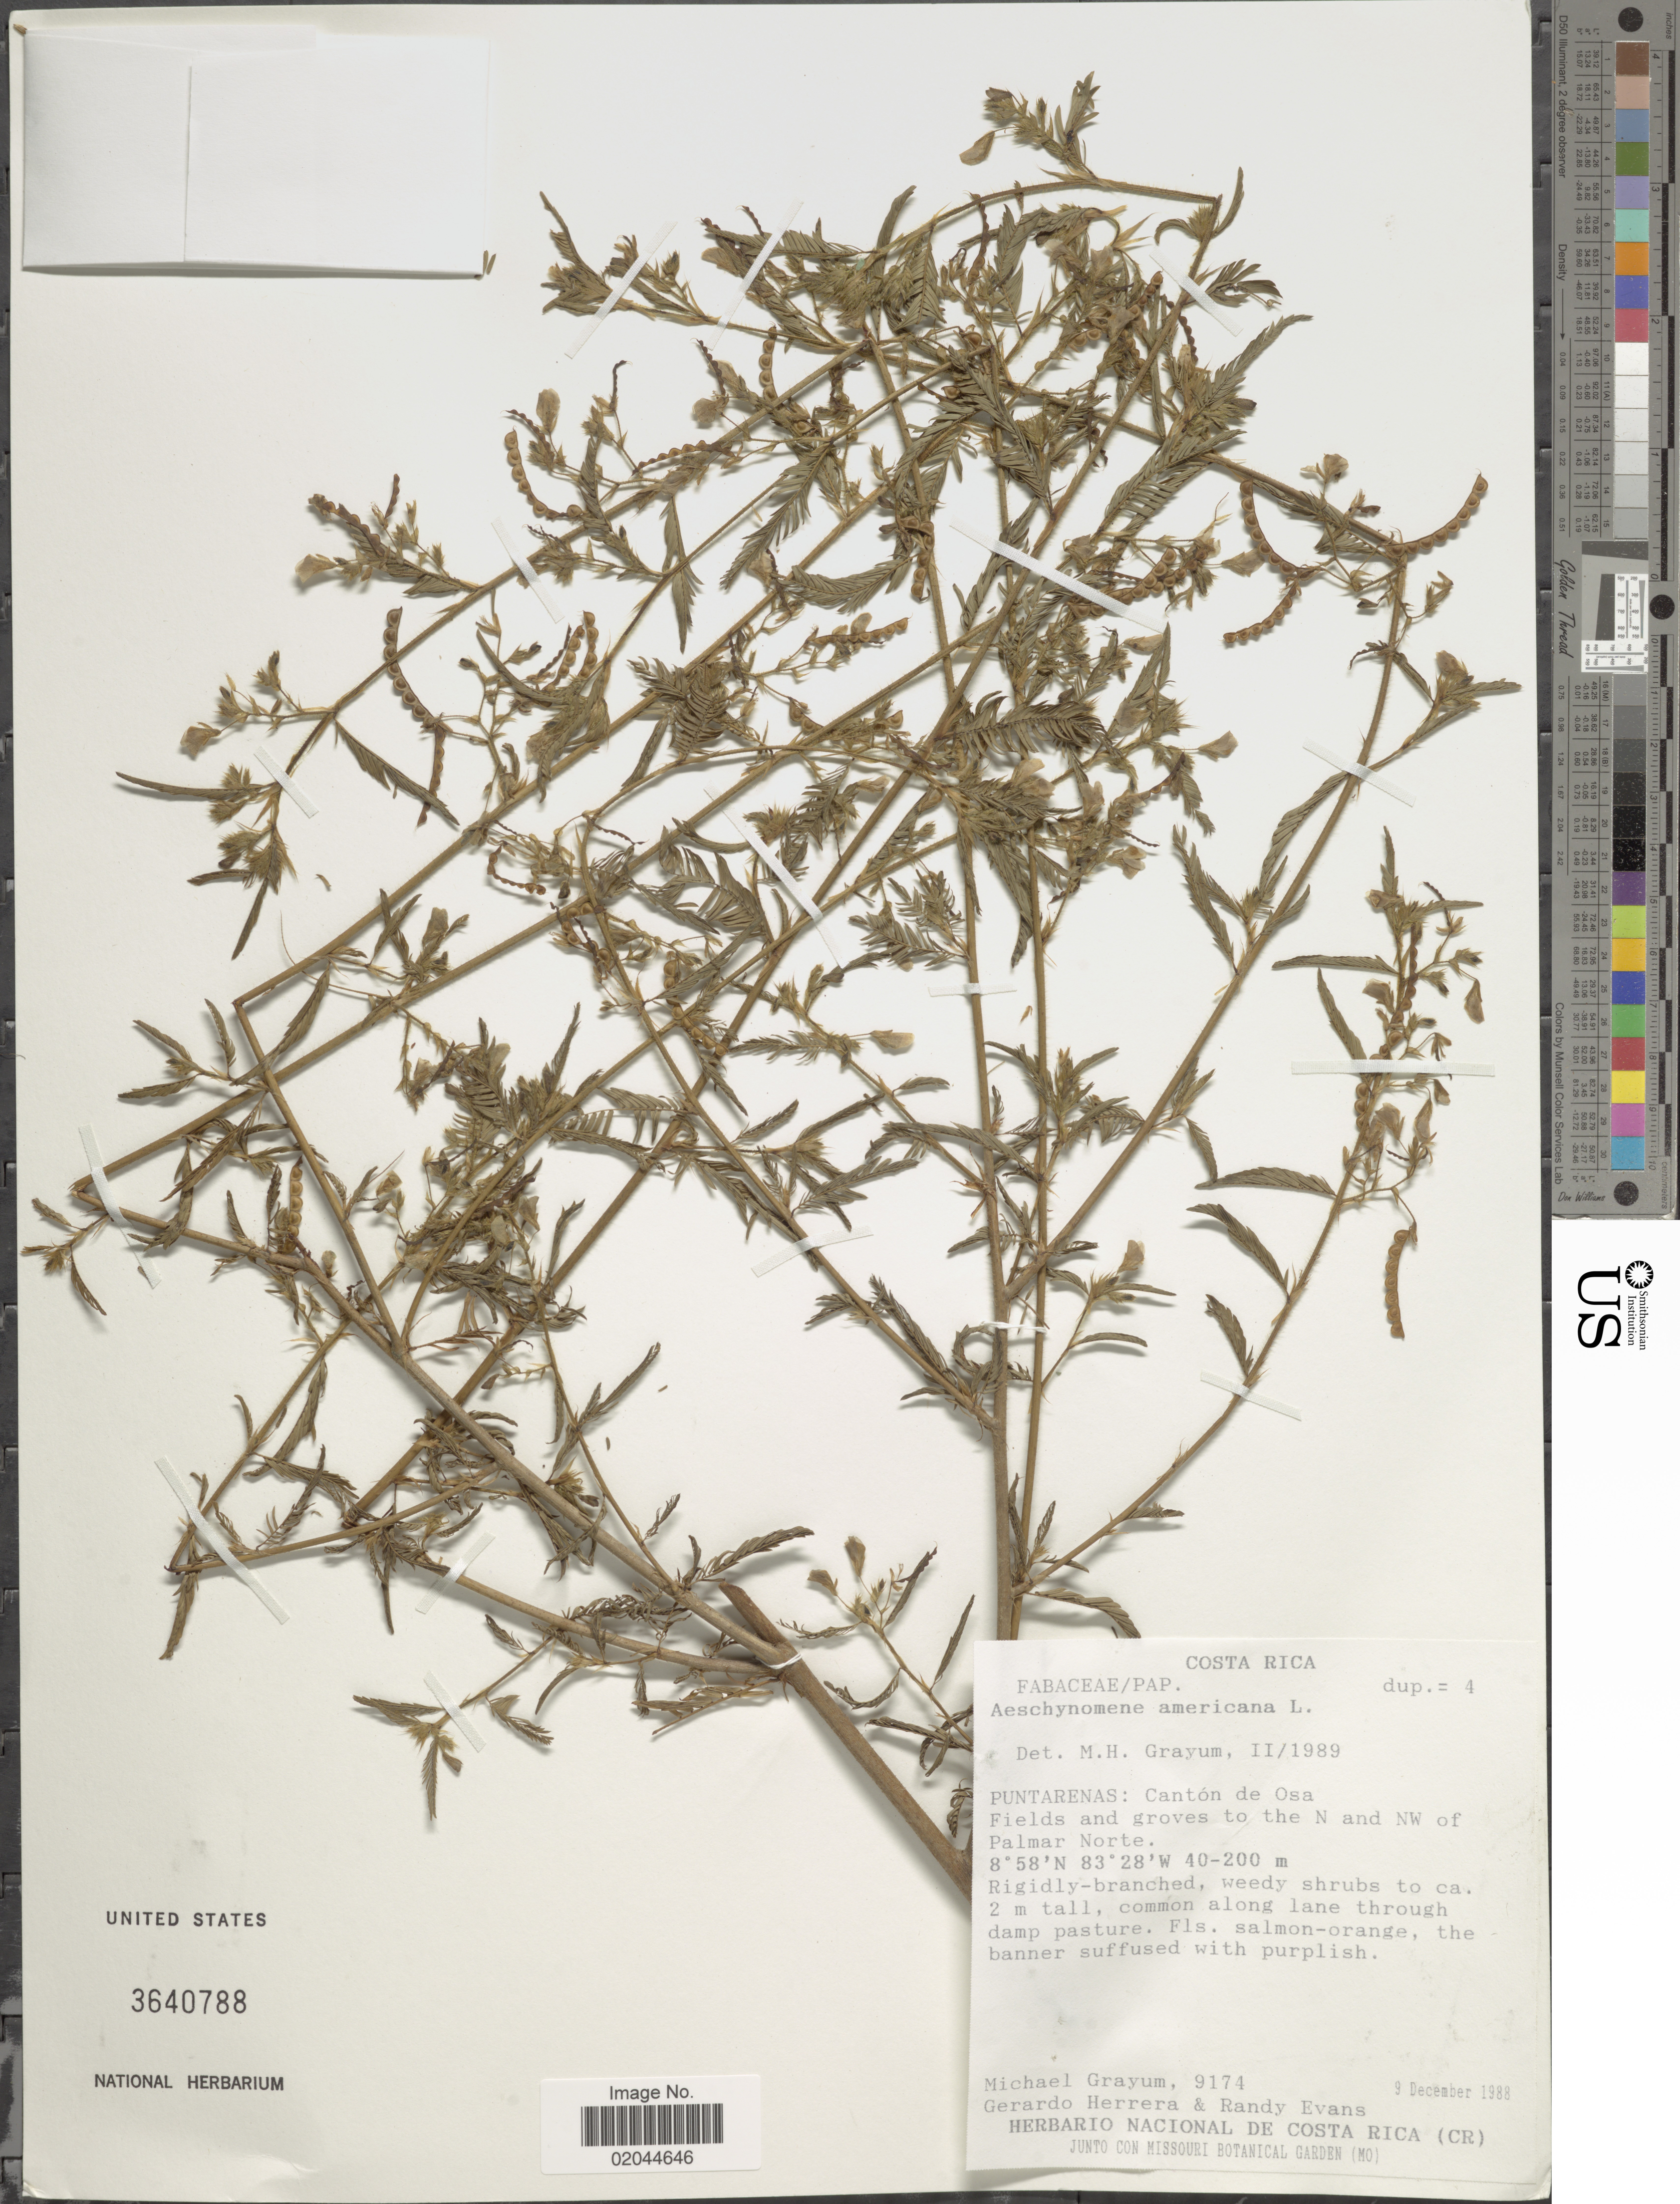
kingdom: Plantae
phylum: Tracheophyta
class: Magnoliopsida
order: Fabales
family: Fabaceae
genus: Aeschynomene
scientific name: Aeschynomene americana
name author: L.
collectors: M. H. Grayum, G. Herrera & R. Evans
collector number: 9174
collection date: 1988-12-09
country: Costa Rica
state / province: Puntarenas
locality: Canton de Osa, fields and groves to the N and NW of Palmar Norte, common along lane through damp pasture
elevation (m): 200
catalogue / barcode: US 3640788